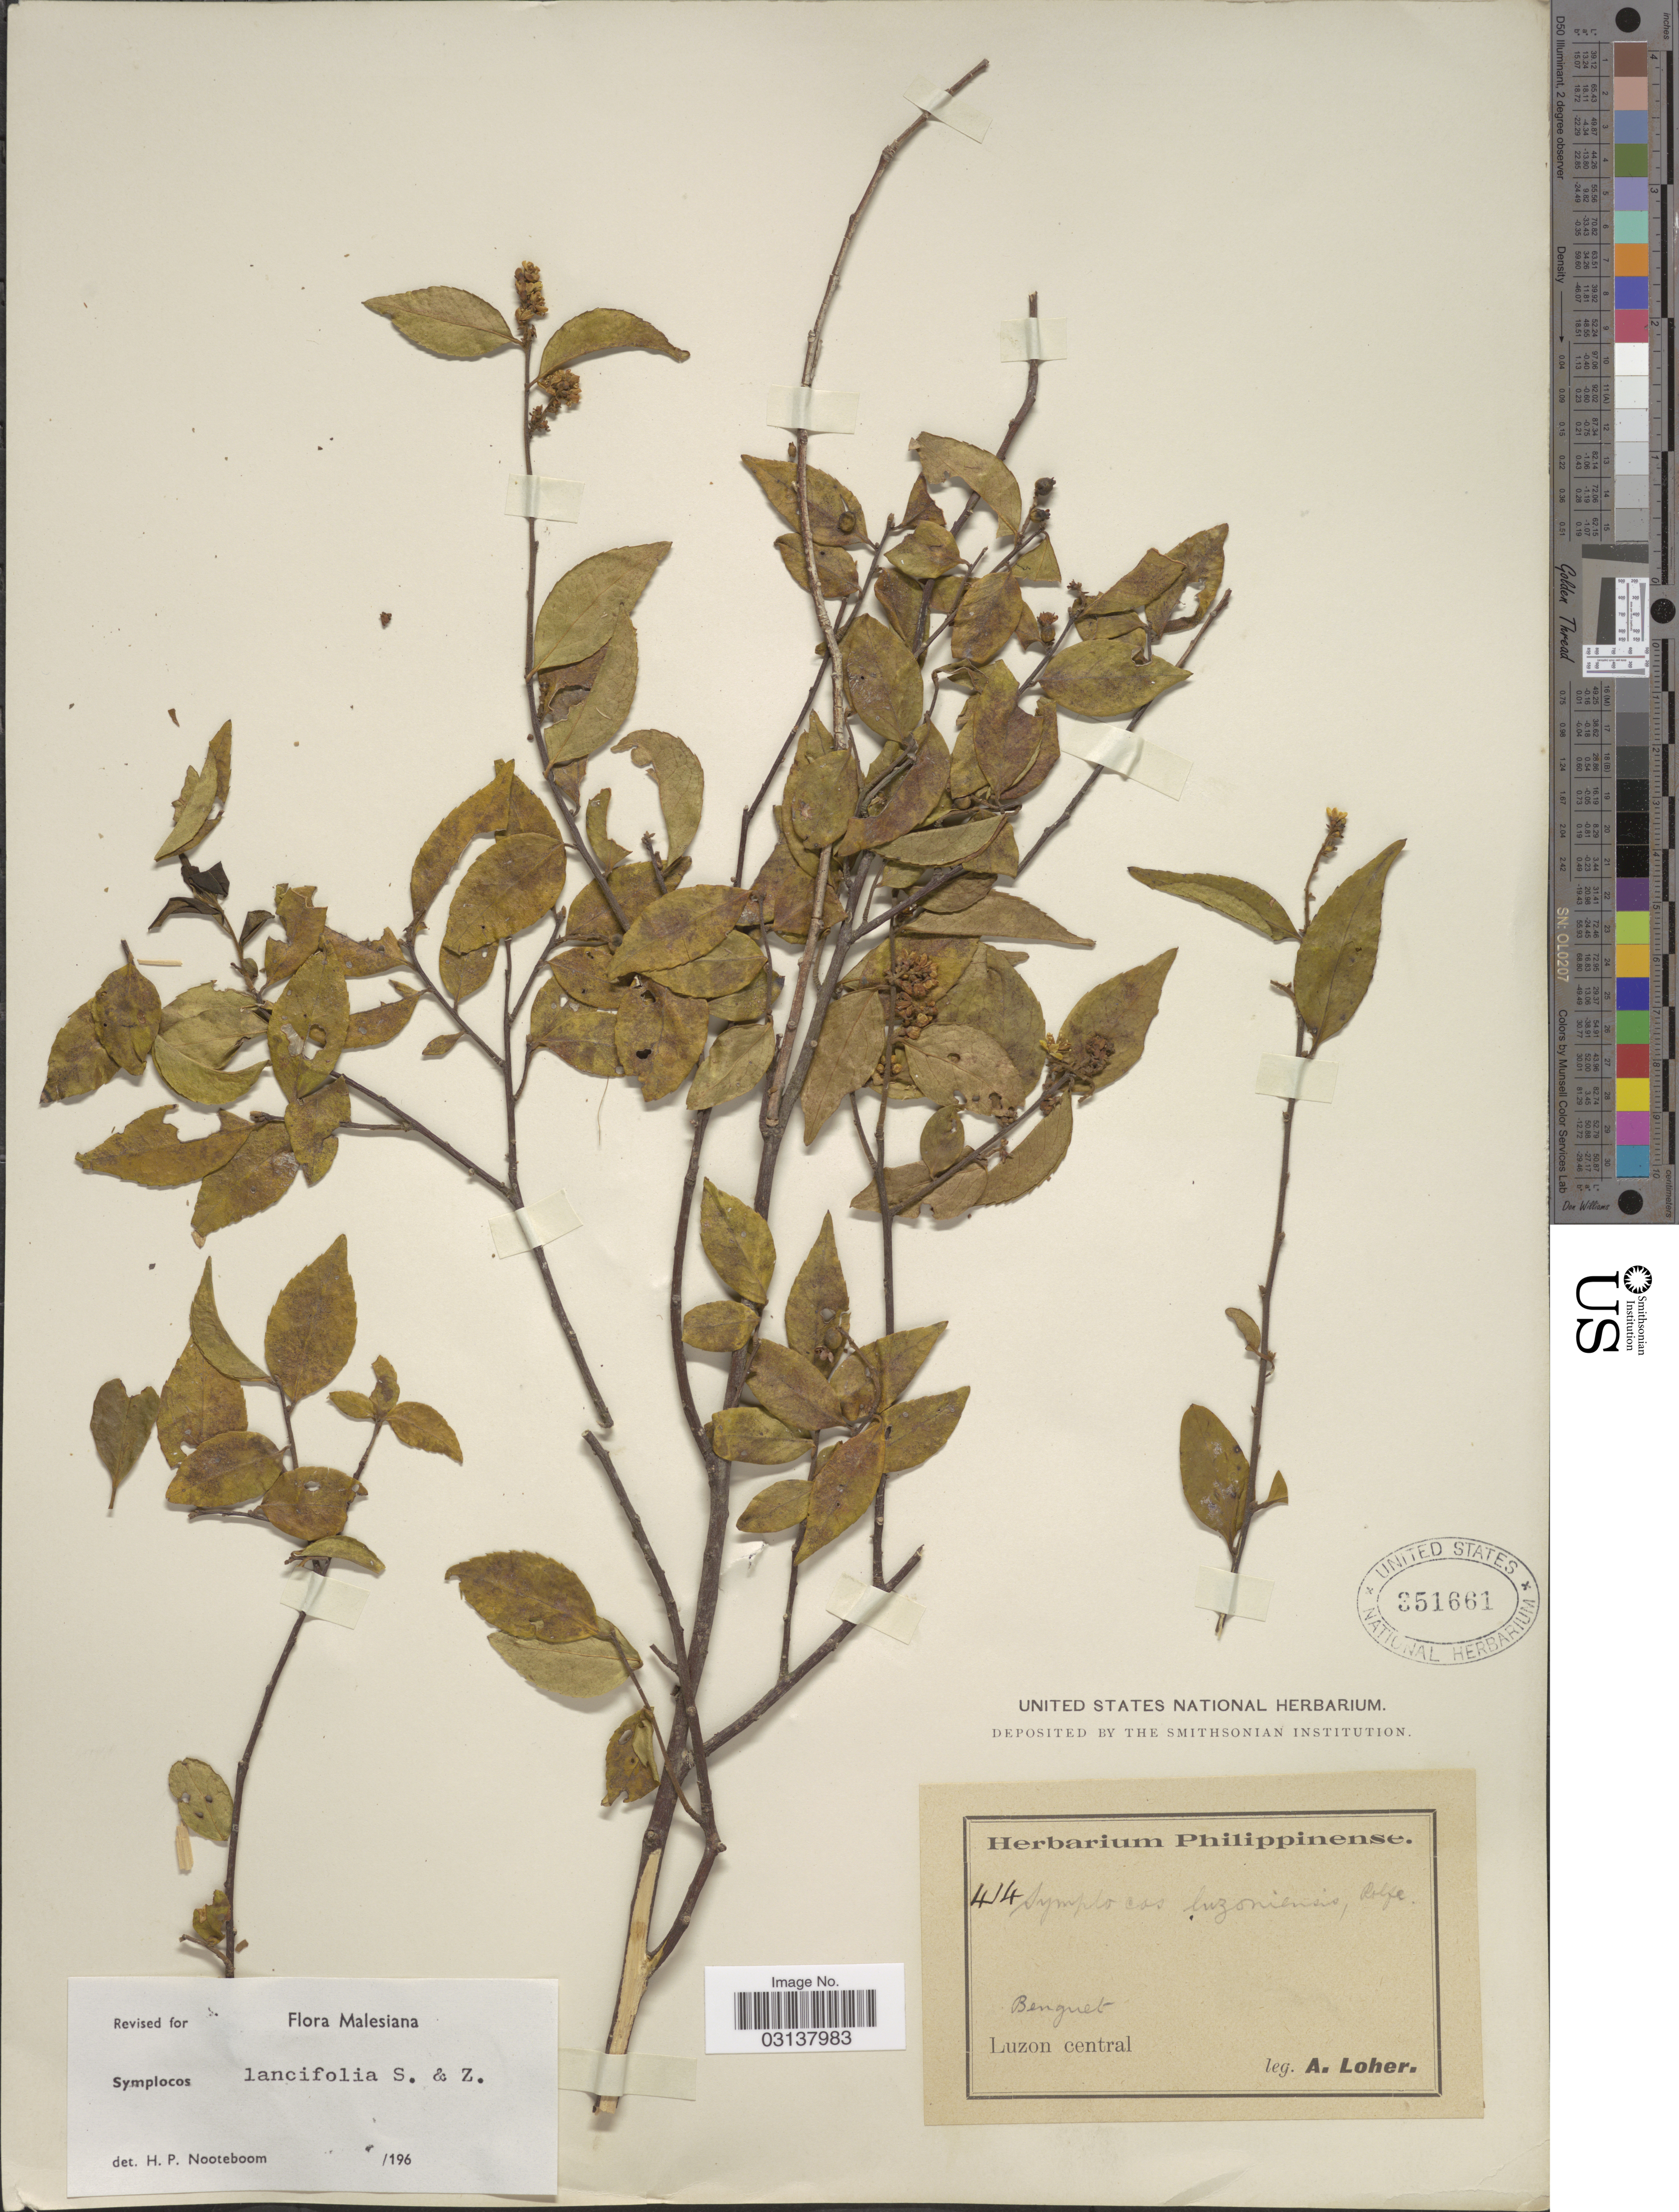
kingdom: Plantae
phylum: Tracheophyta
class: Magnoliopsida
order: Ericales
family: Symplocaceae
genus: Symplocos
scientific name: Symplocos lancifolia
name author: Siebert & Zucc.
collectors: A. Loher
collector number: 414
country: Philippines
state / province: Central Luzon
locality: Benguet. Luzon central.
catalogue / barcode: US 351661